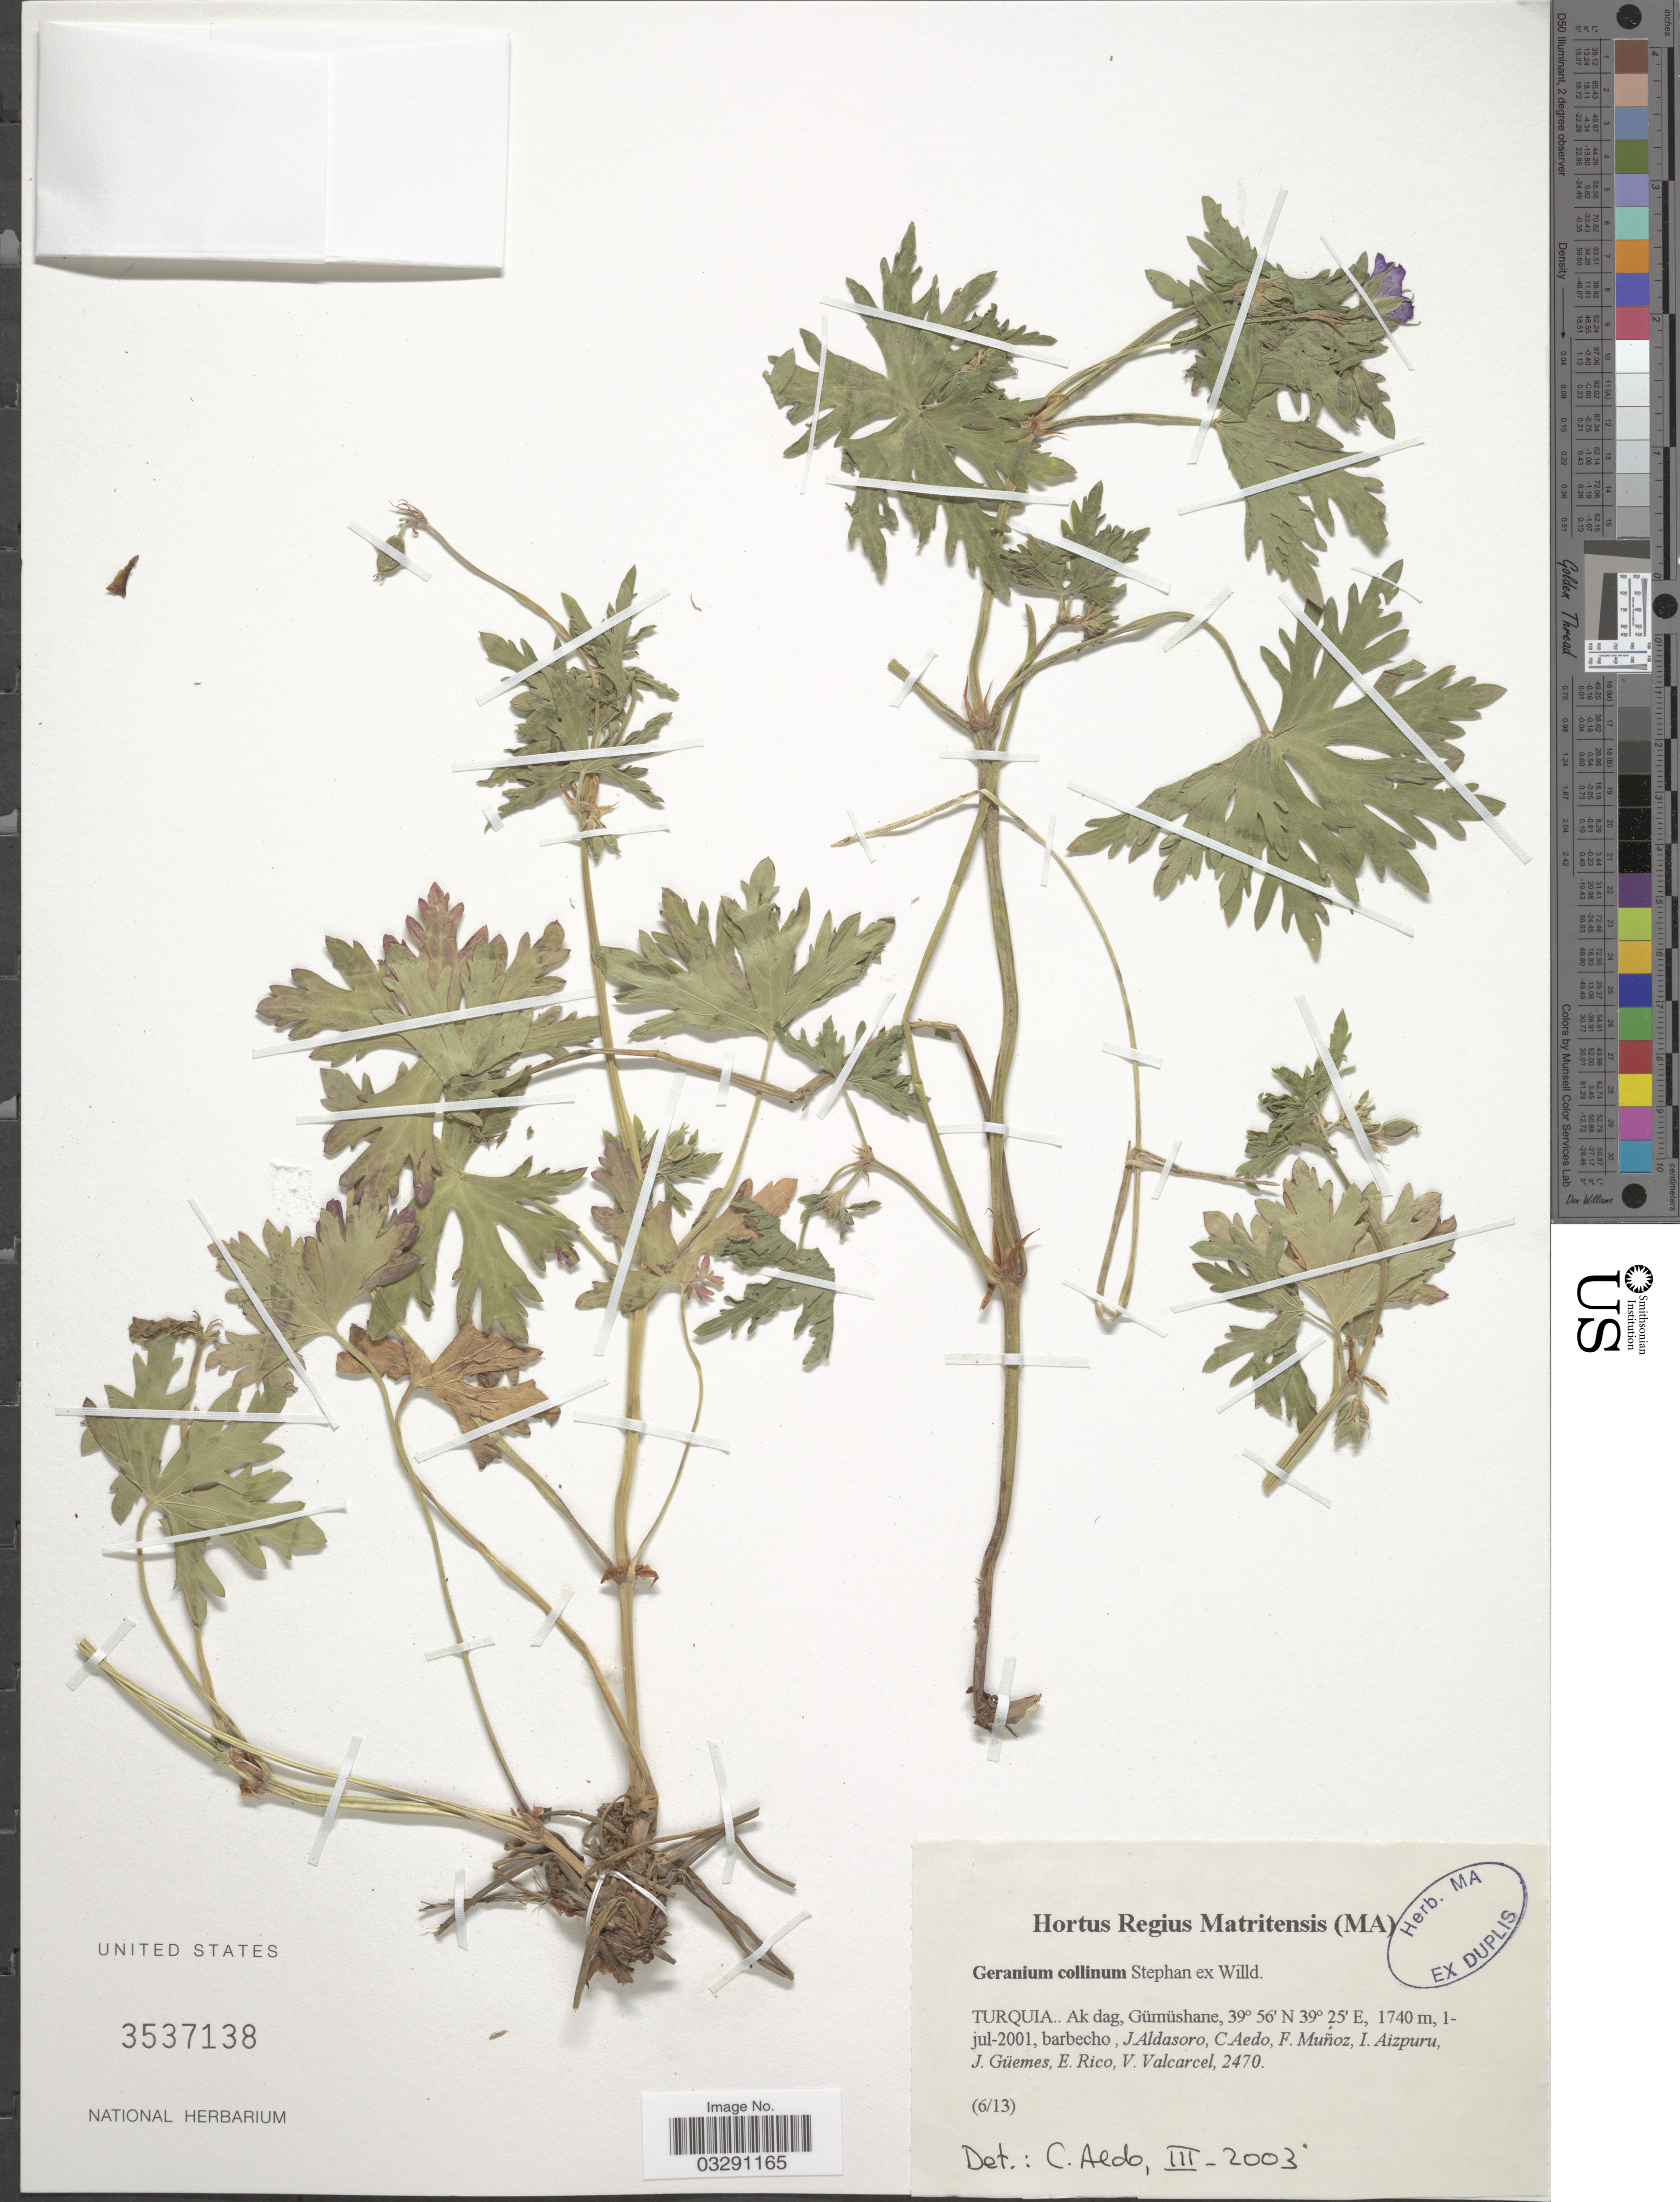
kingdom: Plantae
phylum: Tracheophyta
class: Magnoliopsida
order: Geraniales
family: Geraniaceae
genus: Geranium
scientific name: Geranium collinum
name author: Stephan ex Willd.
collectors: J. Aldasoro, C. Aedo, F. Muñoz, I. Aizpuru & et al.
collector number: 2470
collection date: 2001-07-01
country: Turkey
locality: Turquia. Ak dag, Gümüshane.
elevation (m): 1740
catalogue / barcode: US 3537138